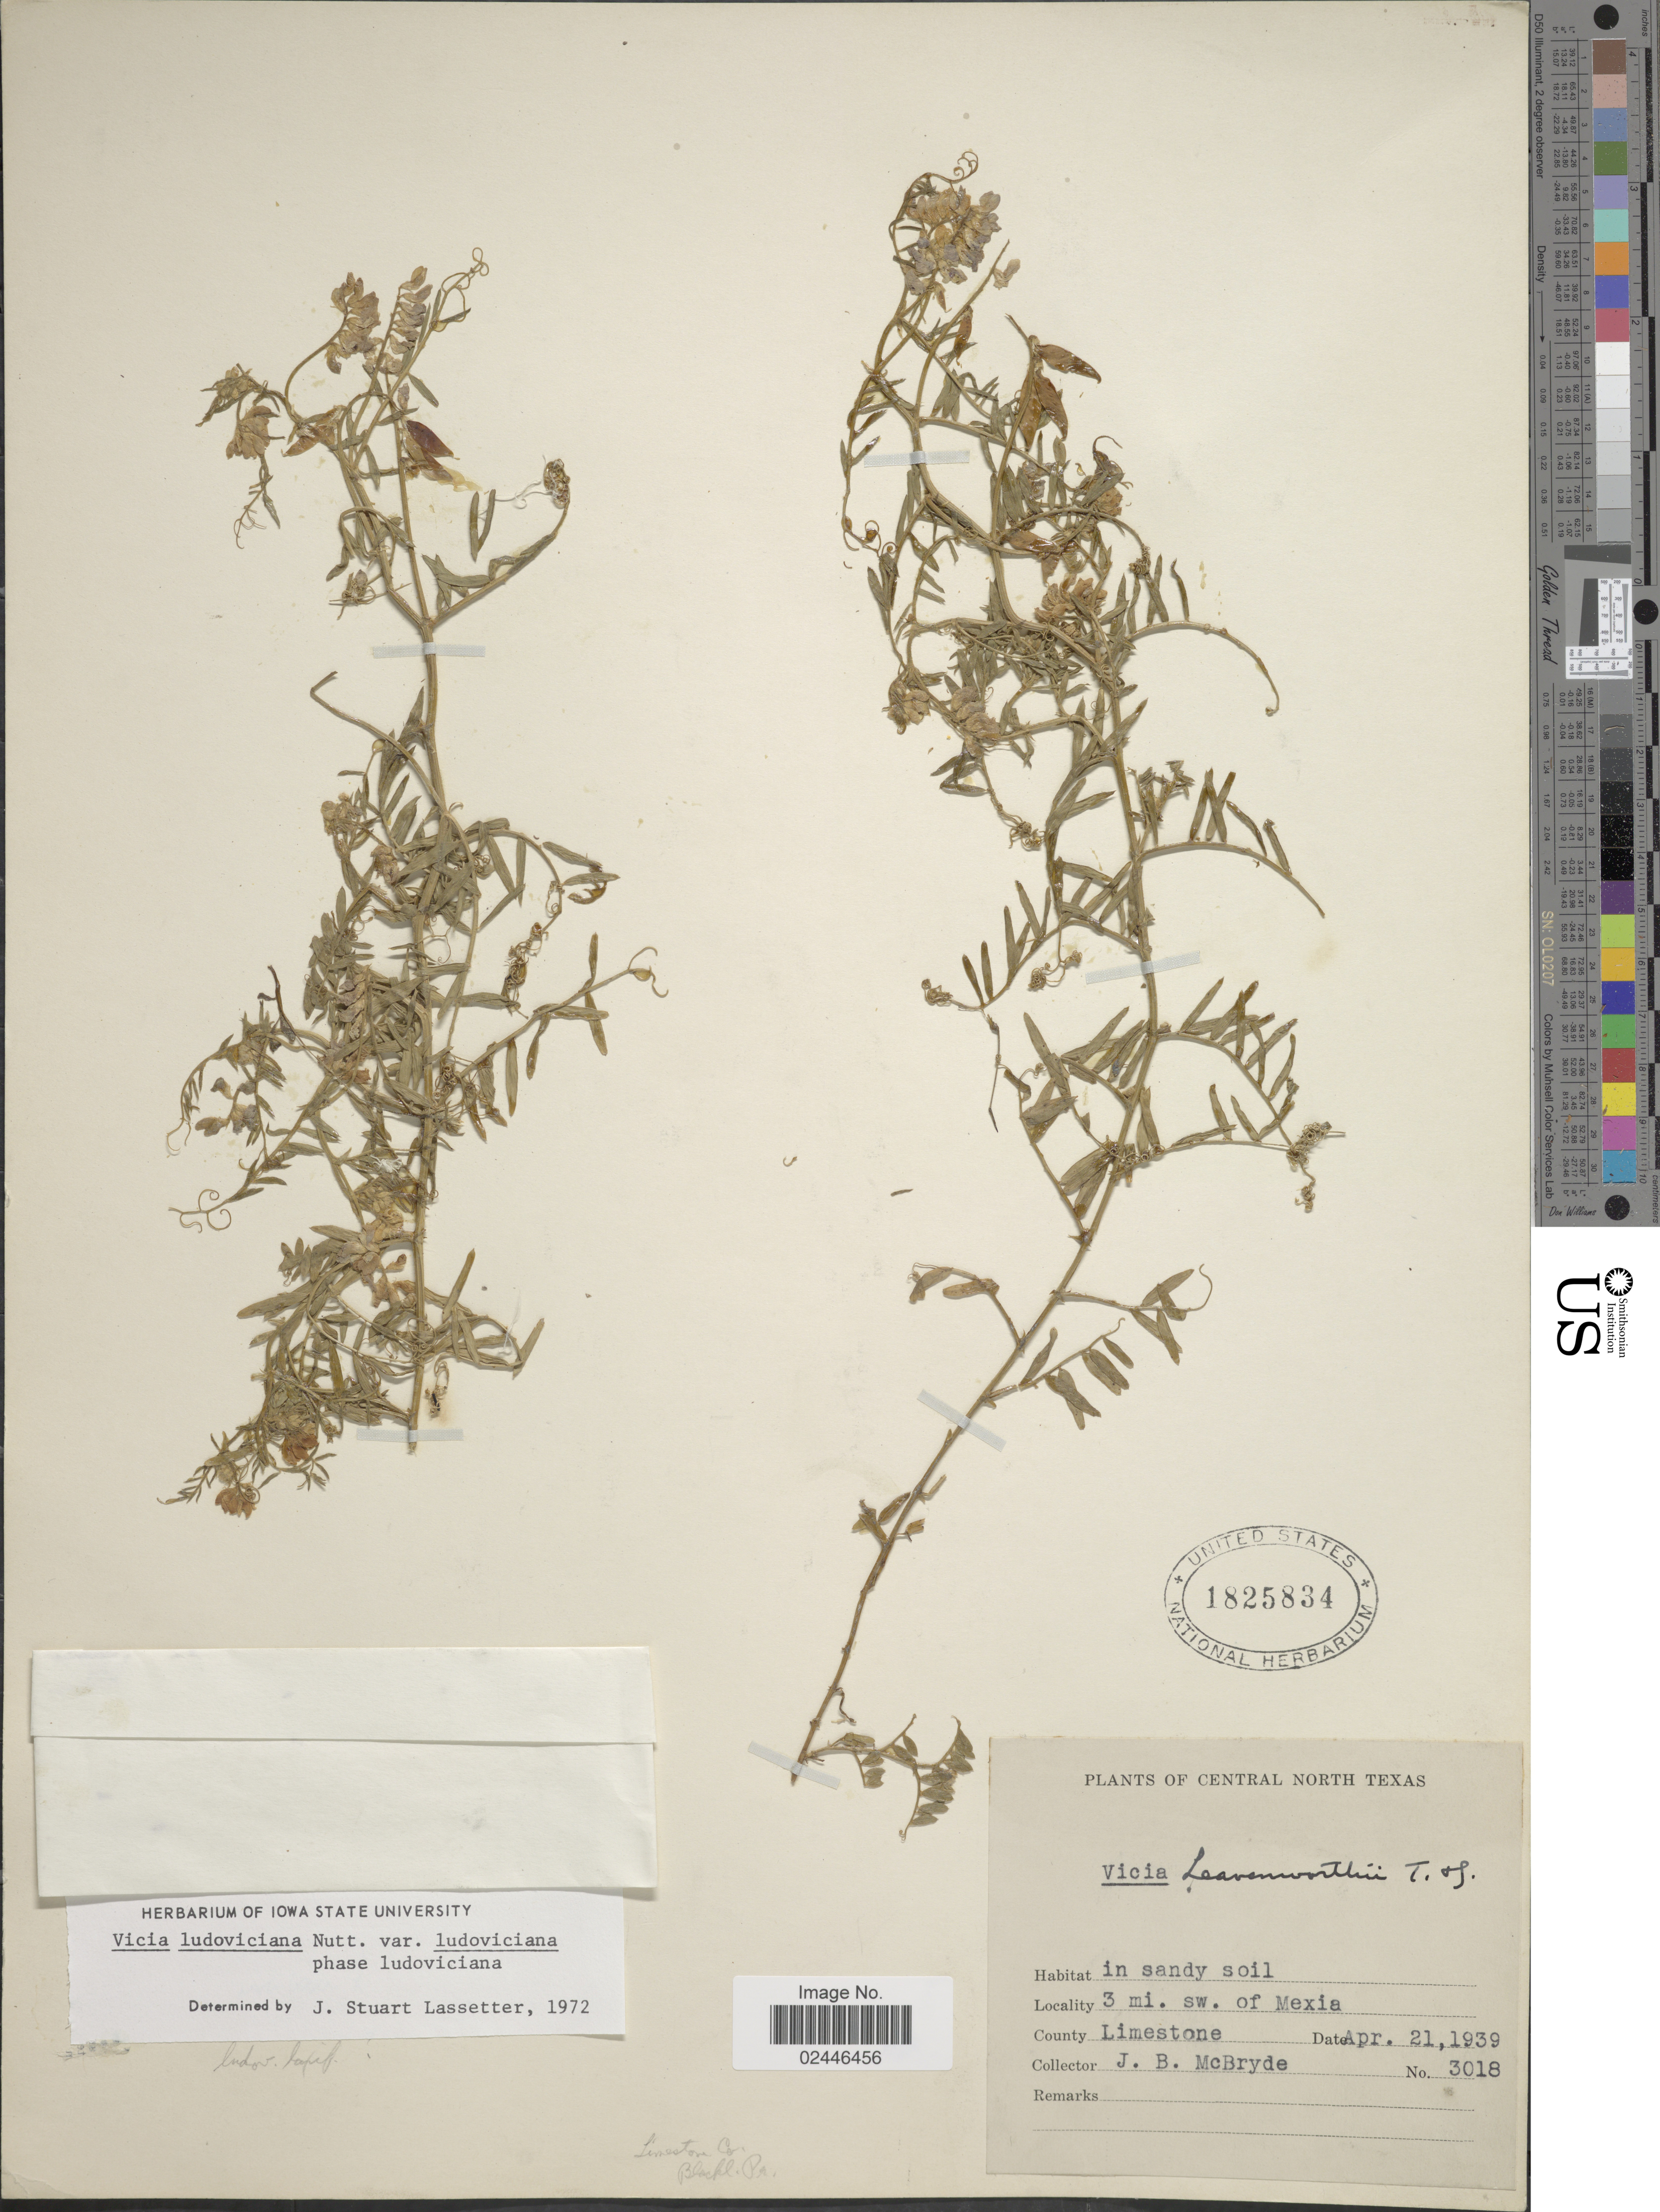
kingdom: Plantae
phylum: Tracheophyta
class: Magnoliopsida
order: Fabales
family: Fabaceae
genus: Vicia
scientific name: Vicia ludoviciana var. ludoviciana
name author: Nutt. ex Torr. & A. Gray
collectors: J. McBryde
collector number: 3018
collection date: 1939-04-21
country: United States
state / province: Texas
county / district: Limestone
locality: Central North Texas, 3 mi sw. of Mexia, County Limestone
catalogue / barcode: US 1825834